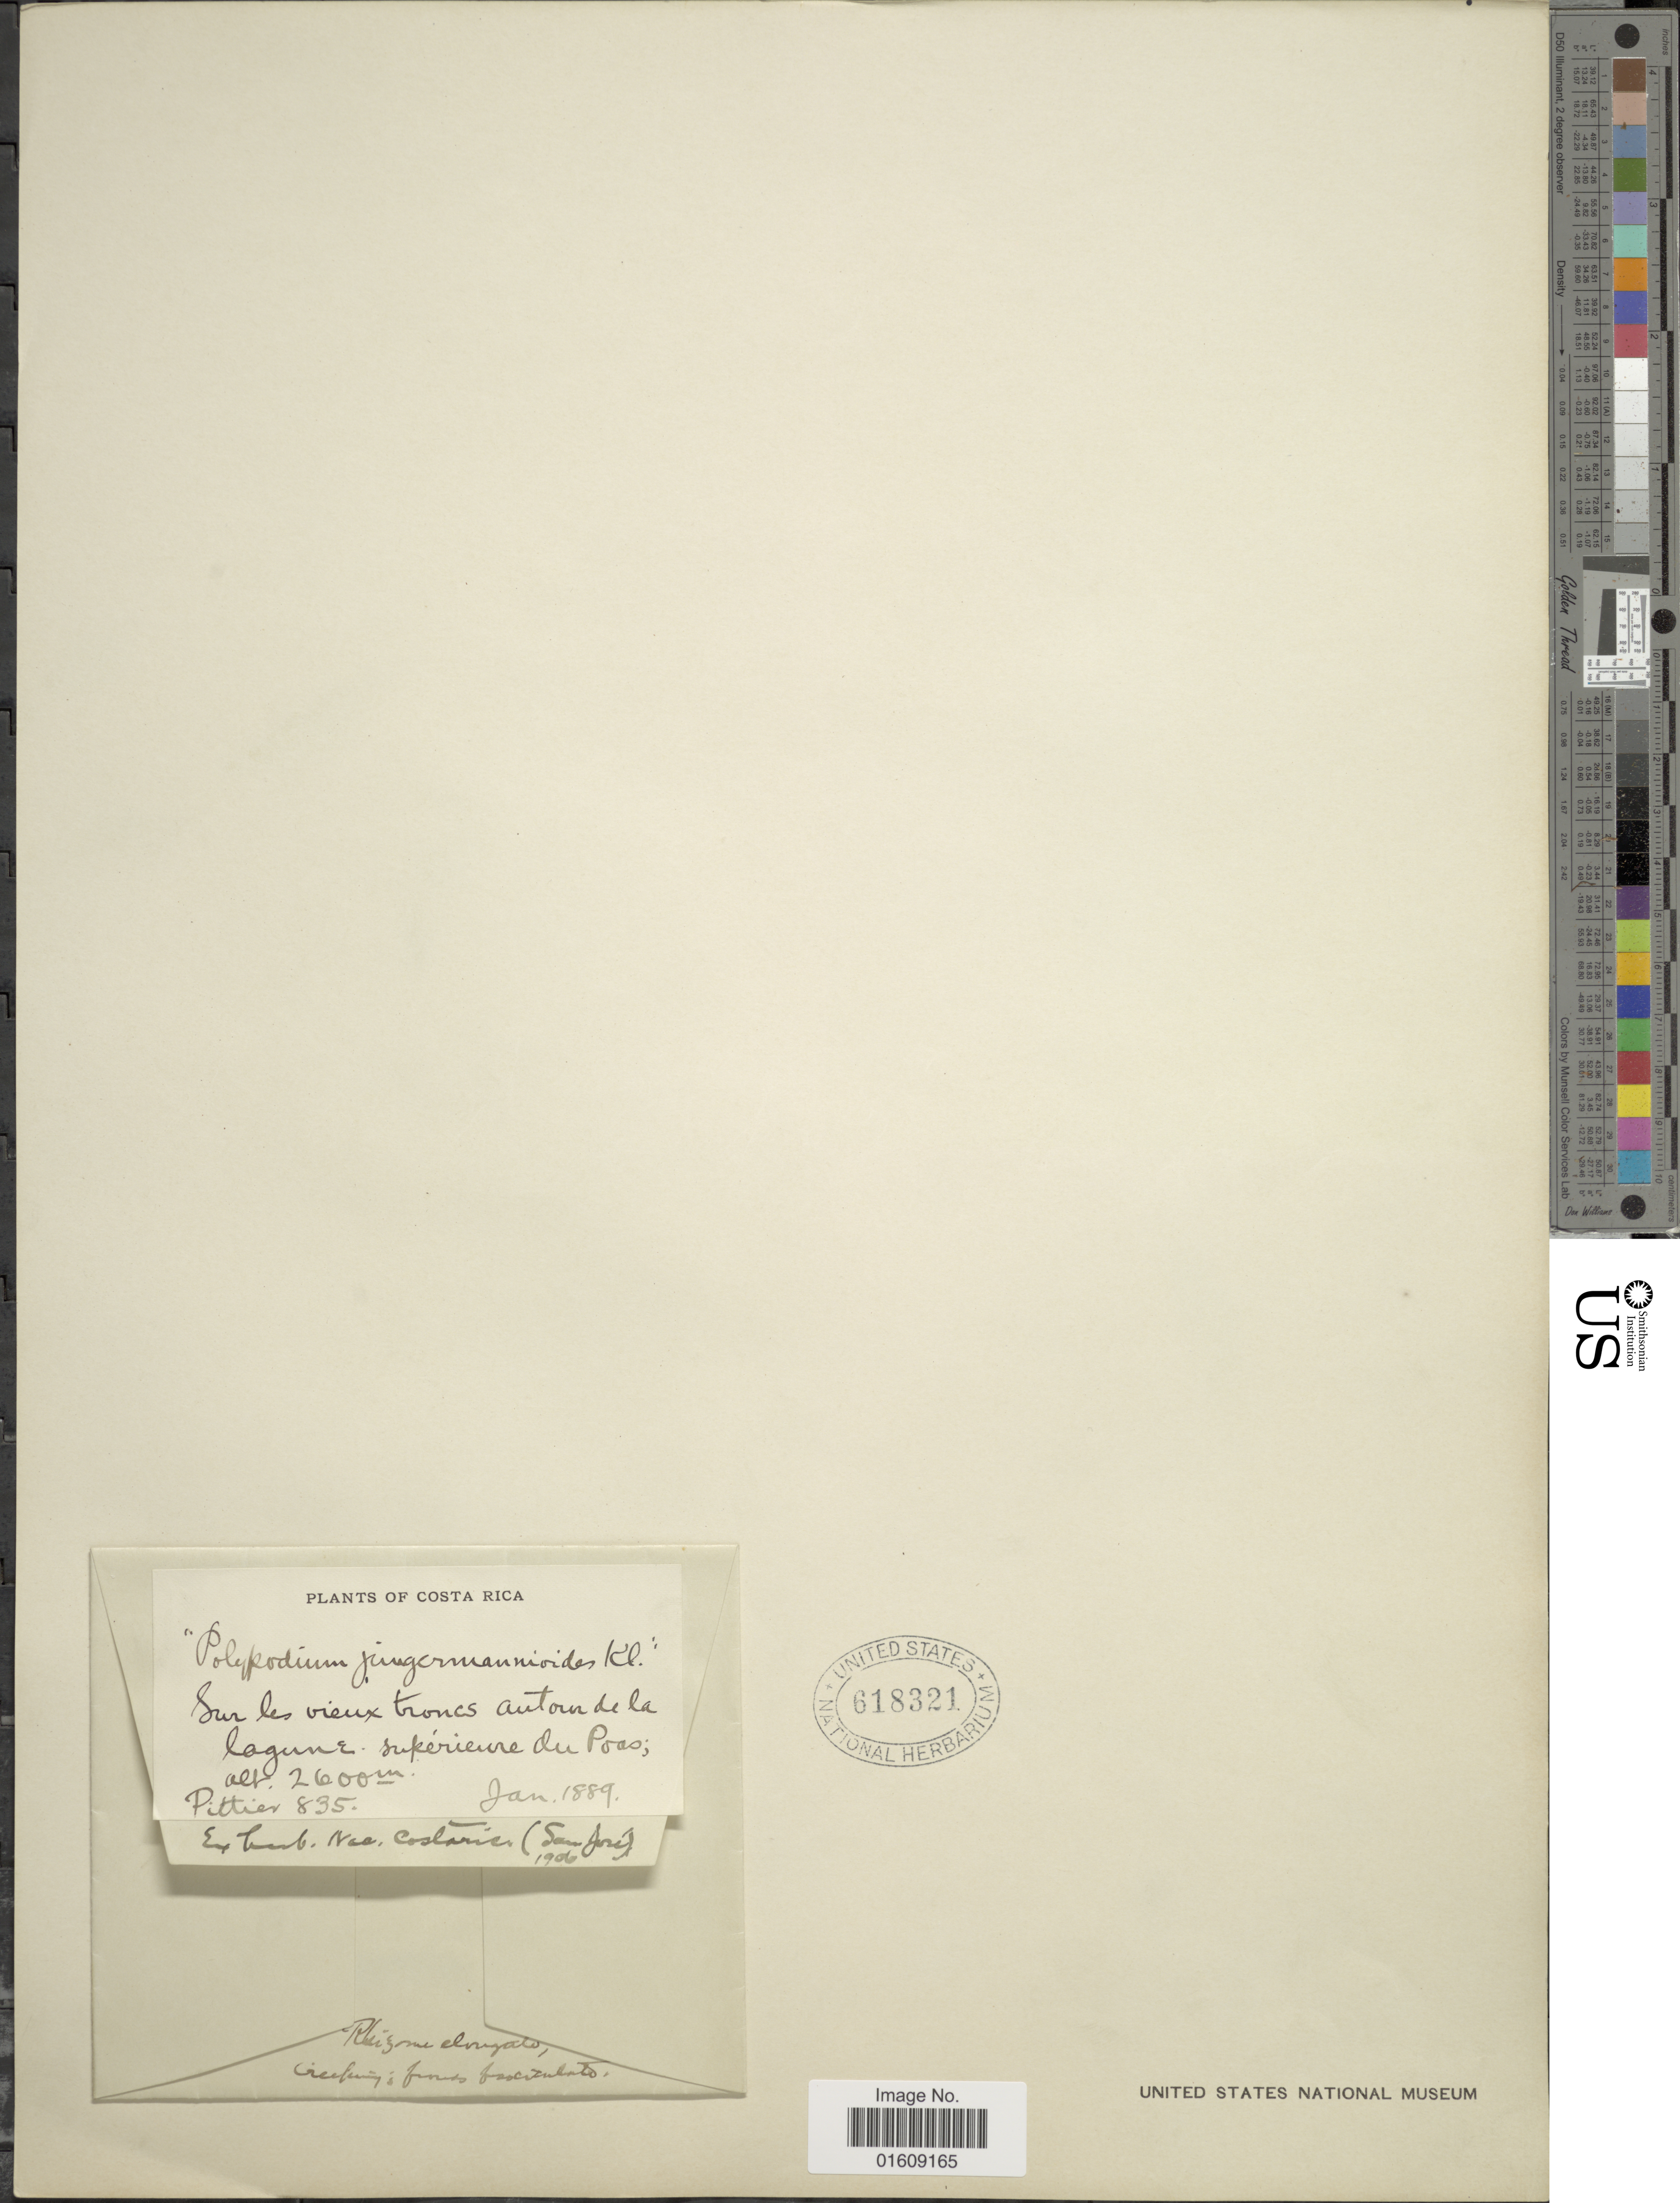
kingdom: Plantae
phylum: Tracheophyta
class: Polypodiopsida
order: Polypodiales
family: Polypodiaceae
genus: Ceradenia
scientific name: Ceradenia jungermannioides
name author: (Klotzsch) L.E. Bishop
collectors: Pittier, --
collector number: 835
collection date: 1889-01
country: Costa Rica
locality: Costa Rica, Sur les vieux troncs autoundela laguna supérieure du poas.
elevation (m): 2600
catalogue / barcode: US 618321